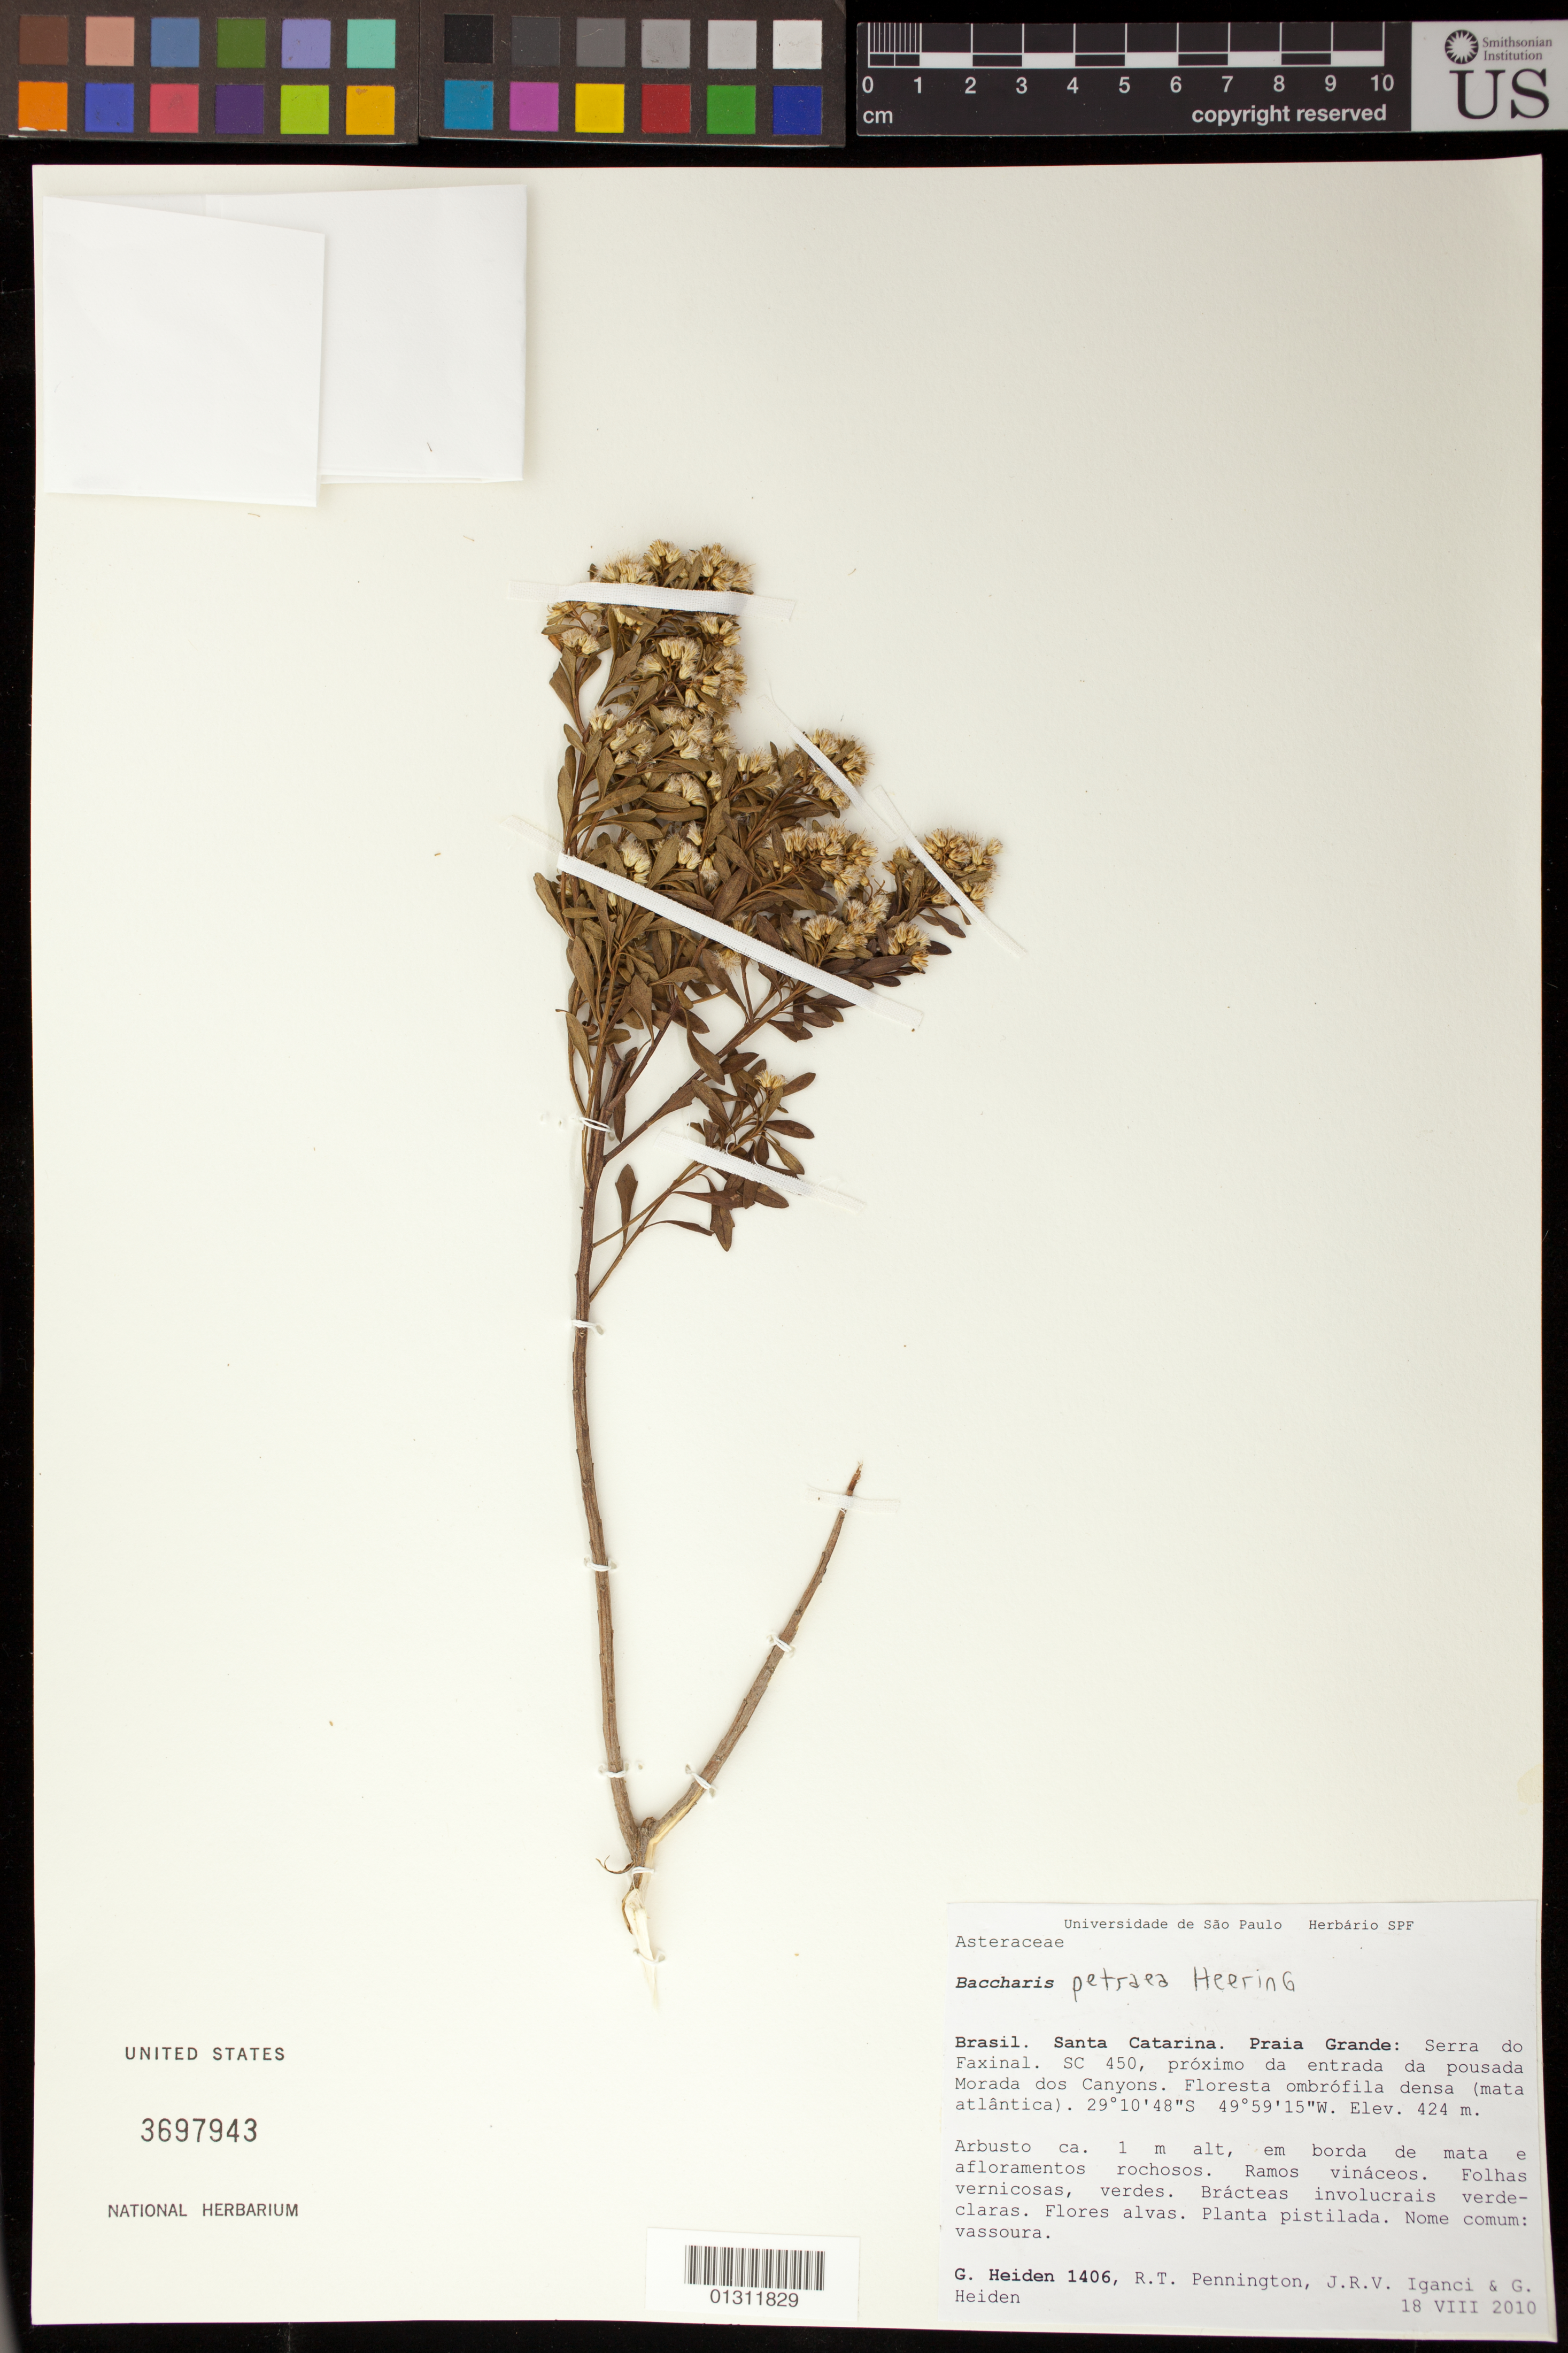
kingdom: Plantae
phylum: Tracheophyta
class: Magnoliopsida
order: Asterales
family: Asteraceae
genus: Baccharis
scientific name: Baccharis petraea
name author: Herring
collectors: G. Heiden, R. T. Pennington, J. R. V. Iganci & G. Heiden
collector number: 1406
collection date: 2010-08-18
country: Brazil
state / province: Santa Catarina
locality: Praia Grande: Serra do Faxinal. SC 450, Morada dos Canyons.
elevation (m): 424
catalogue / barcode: US 3697943